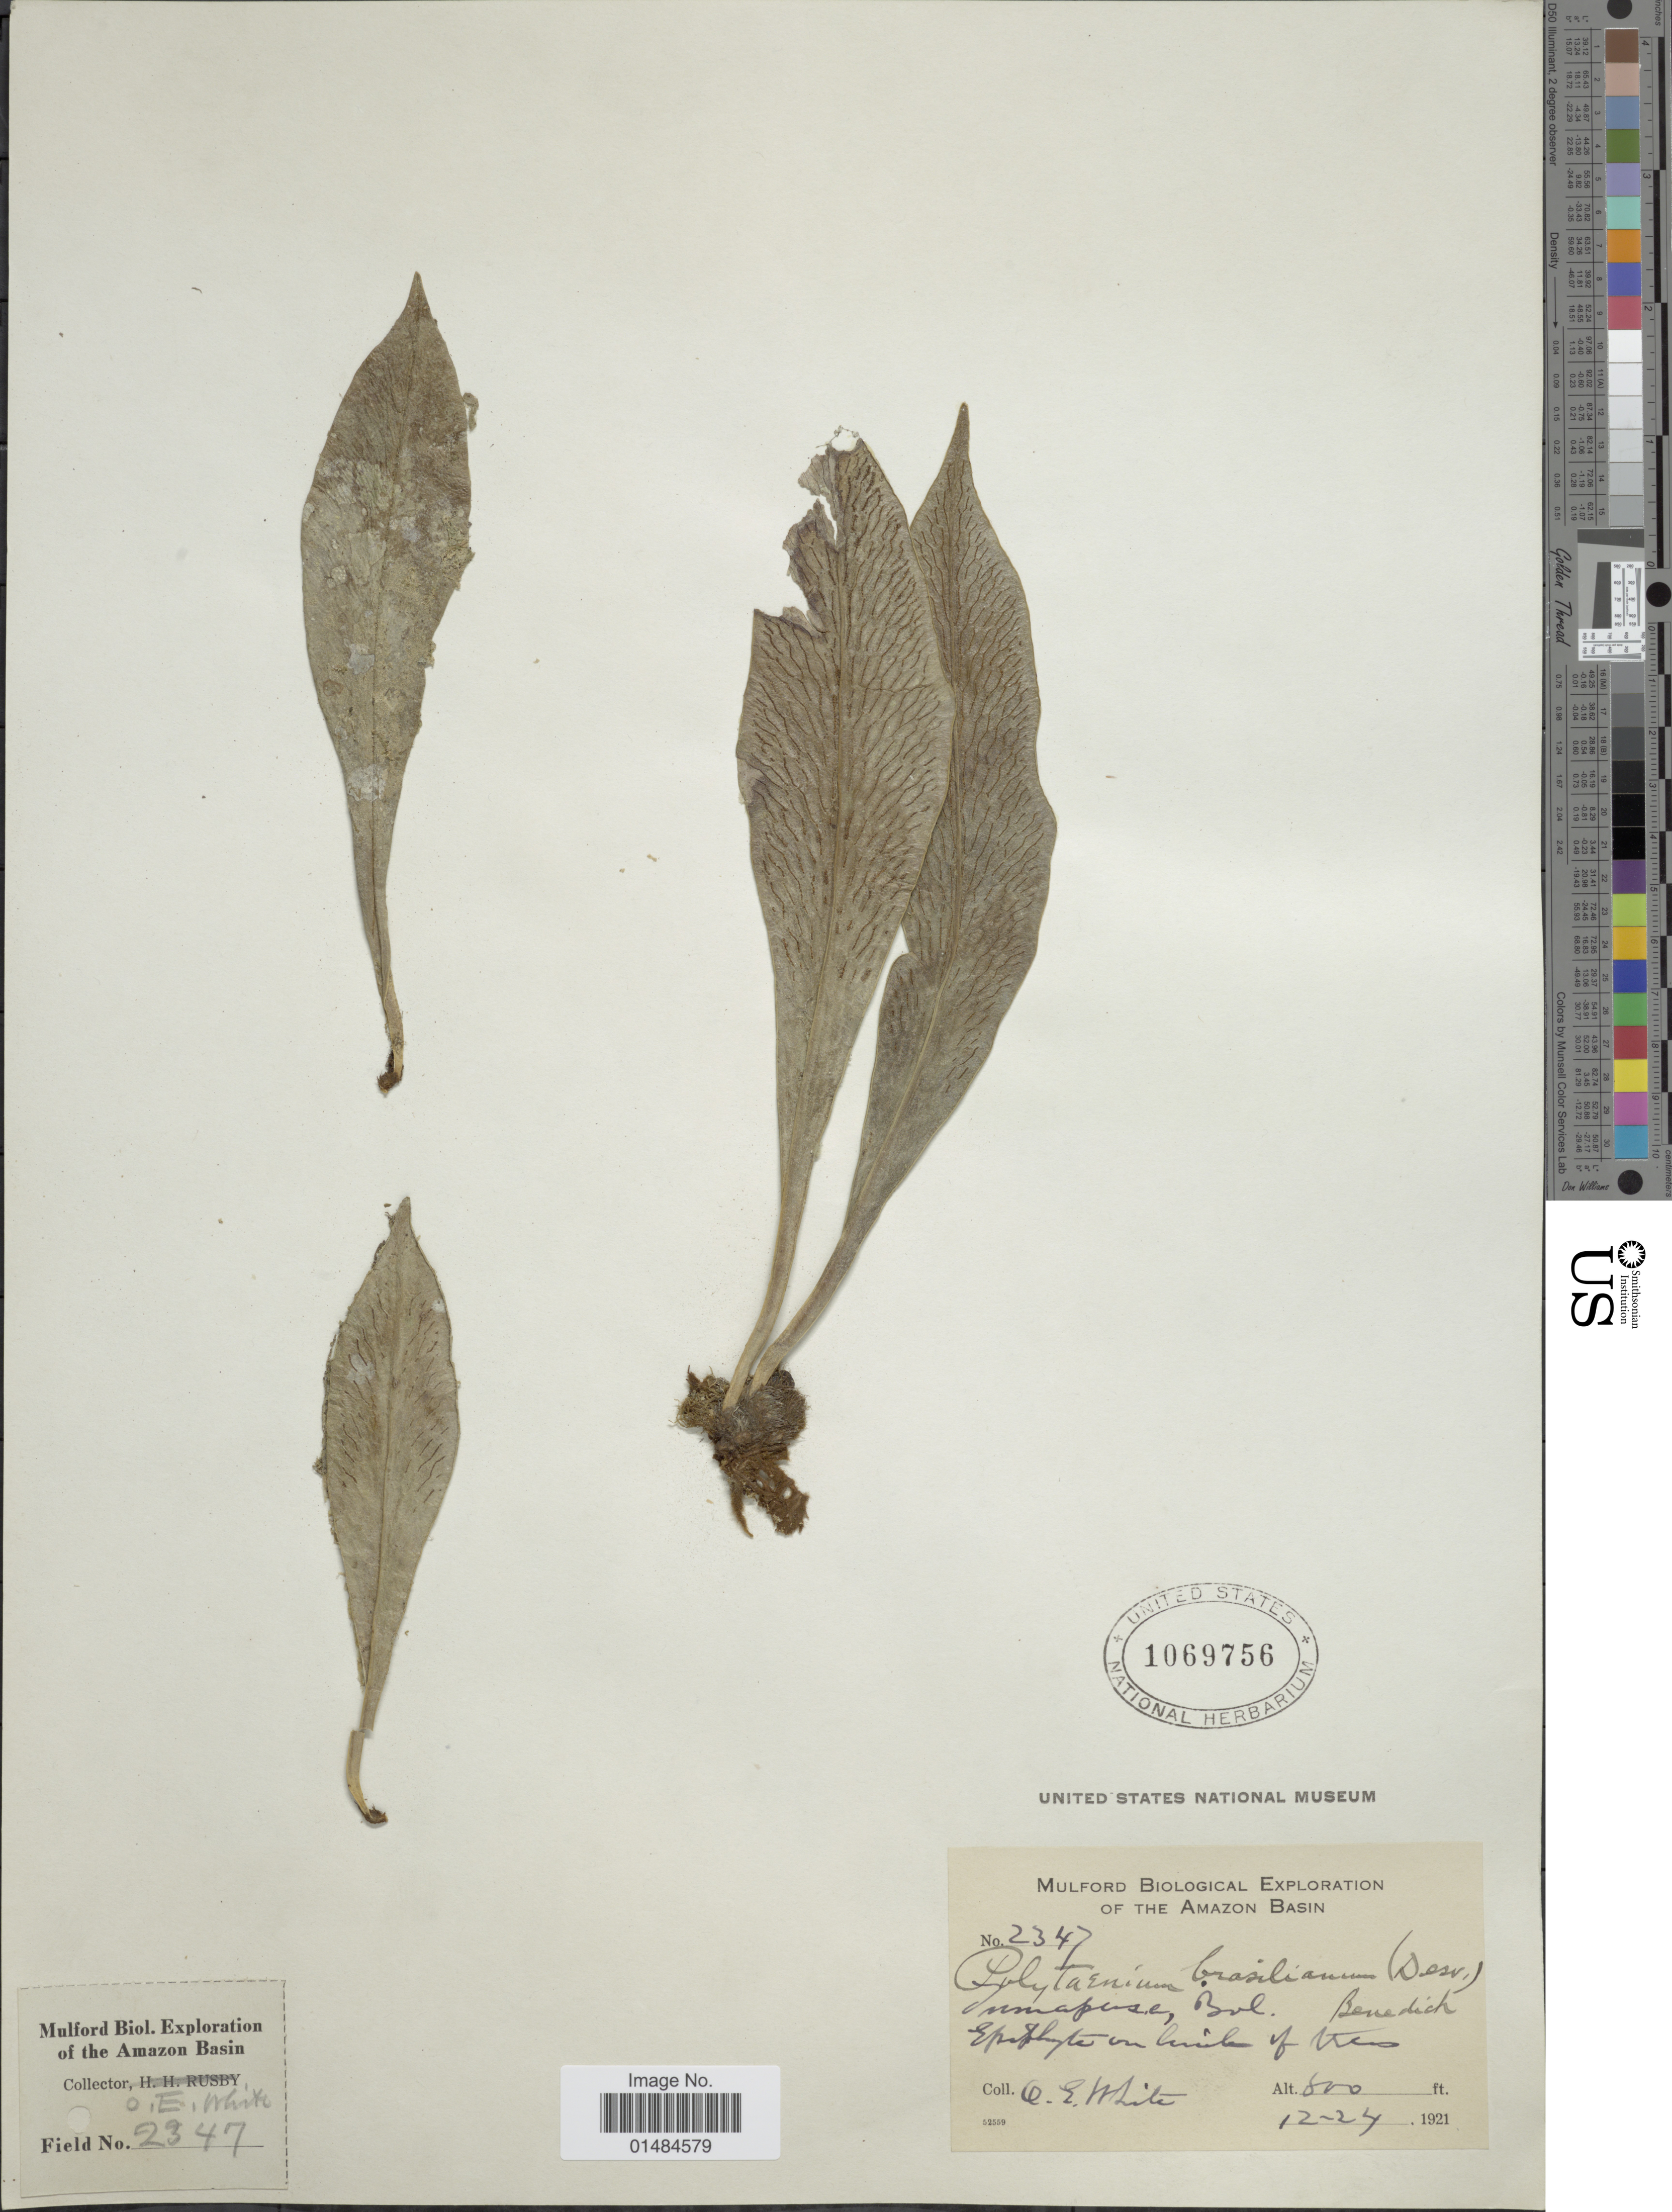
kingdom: Plantae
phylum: Tracheophyta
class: Polypodiopsida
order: Polypodiales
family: Pteridaceae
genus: Polytaenium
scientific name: Polytaenium cajenense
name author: (Desv.) Benedict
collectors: O. E. White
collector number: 2347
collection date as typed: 12-24, 1921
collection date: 1921-12-24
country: Bolivia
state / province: La Paz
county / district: Iturralde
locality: Tumupasa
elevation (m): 244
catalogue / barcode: US 1069756